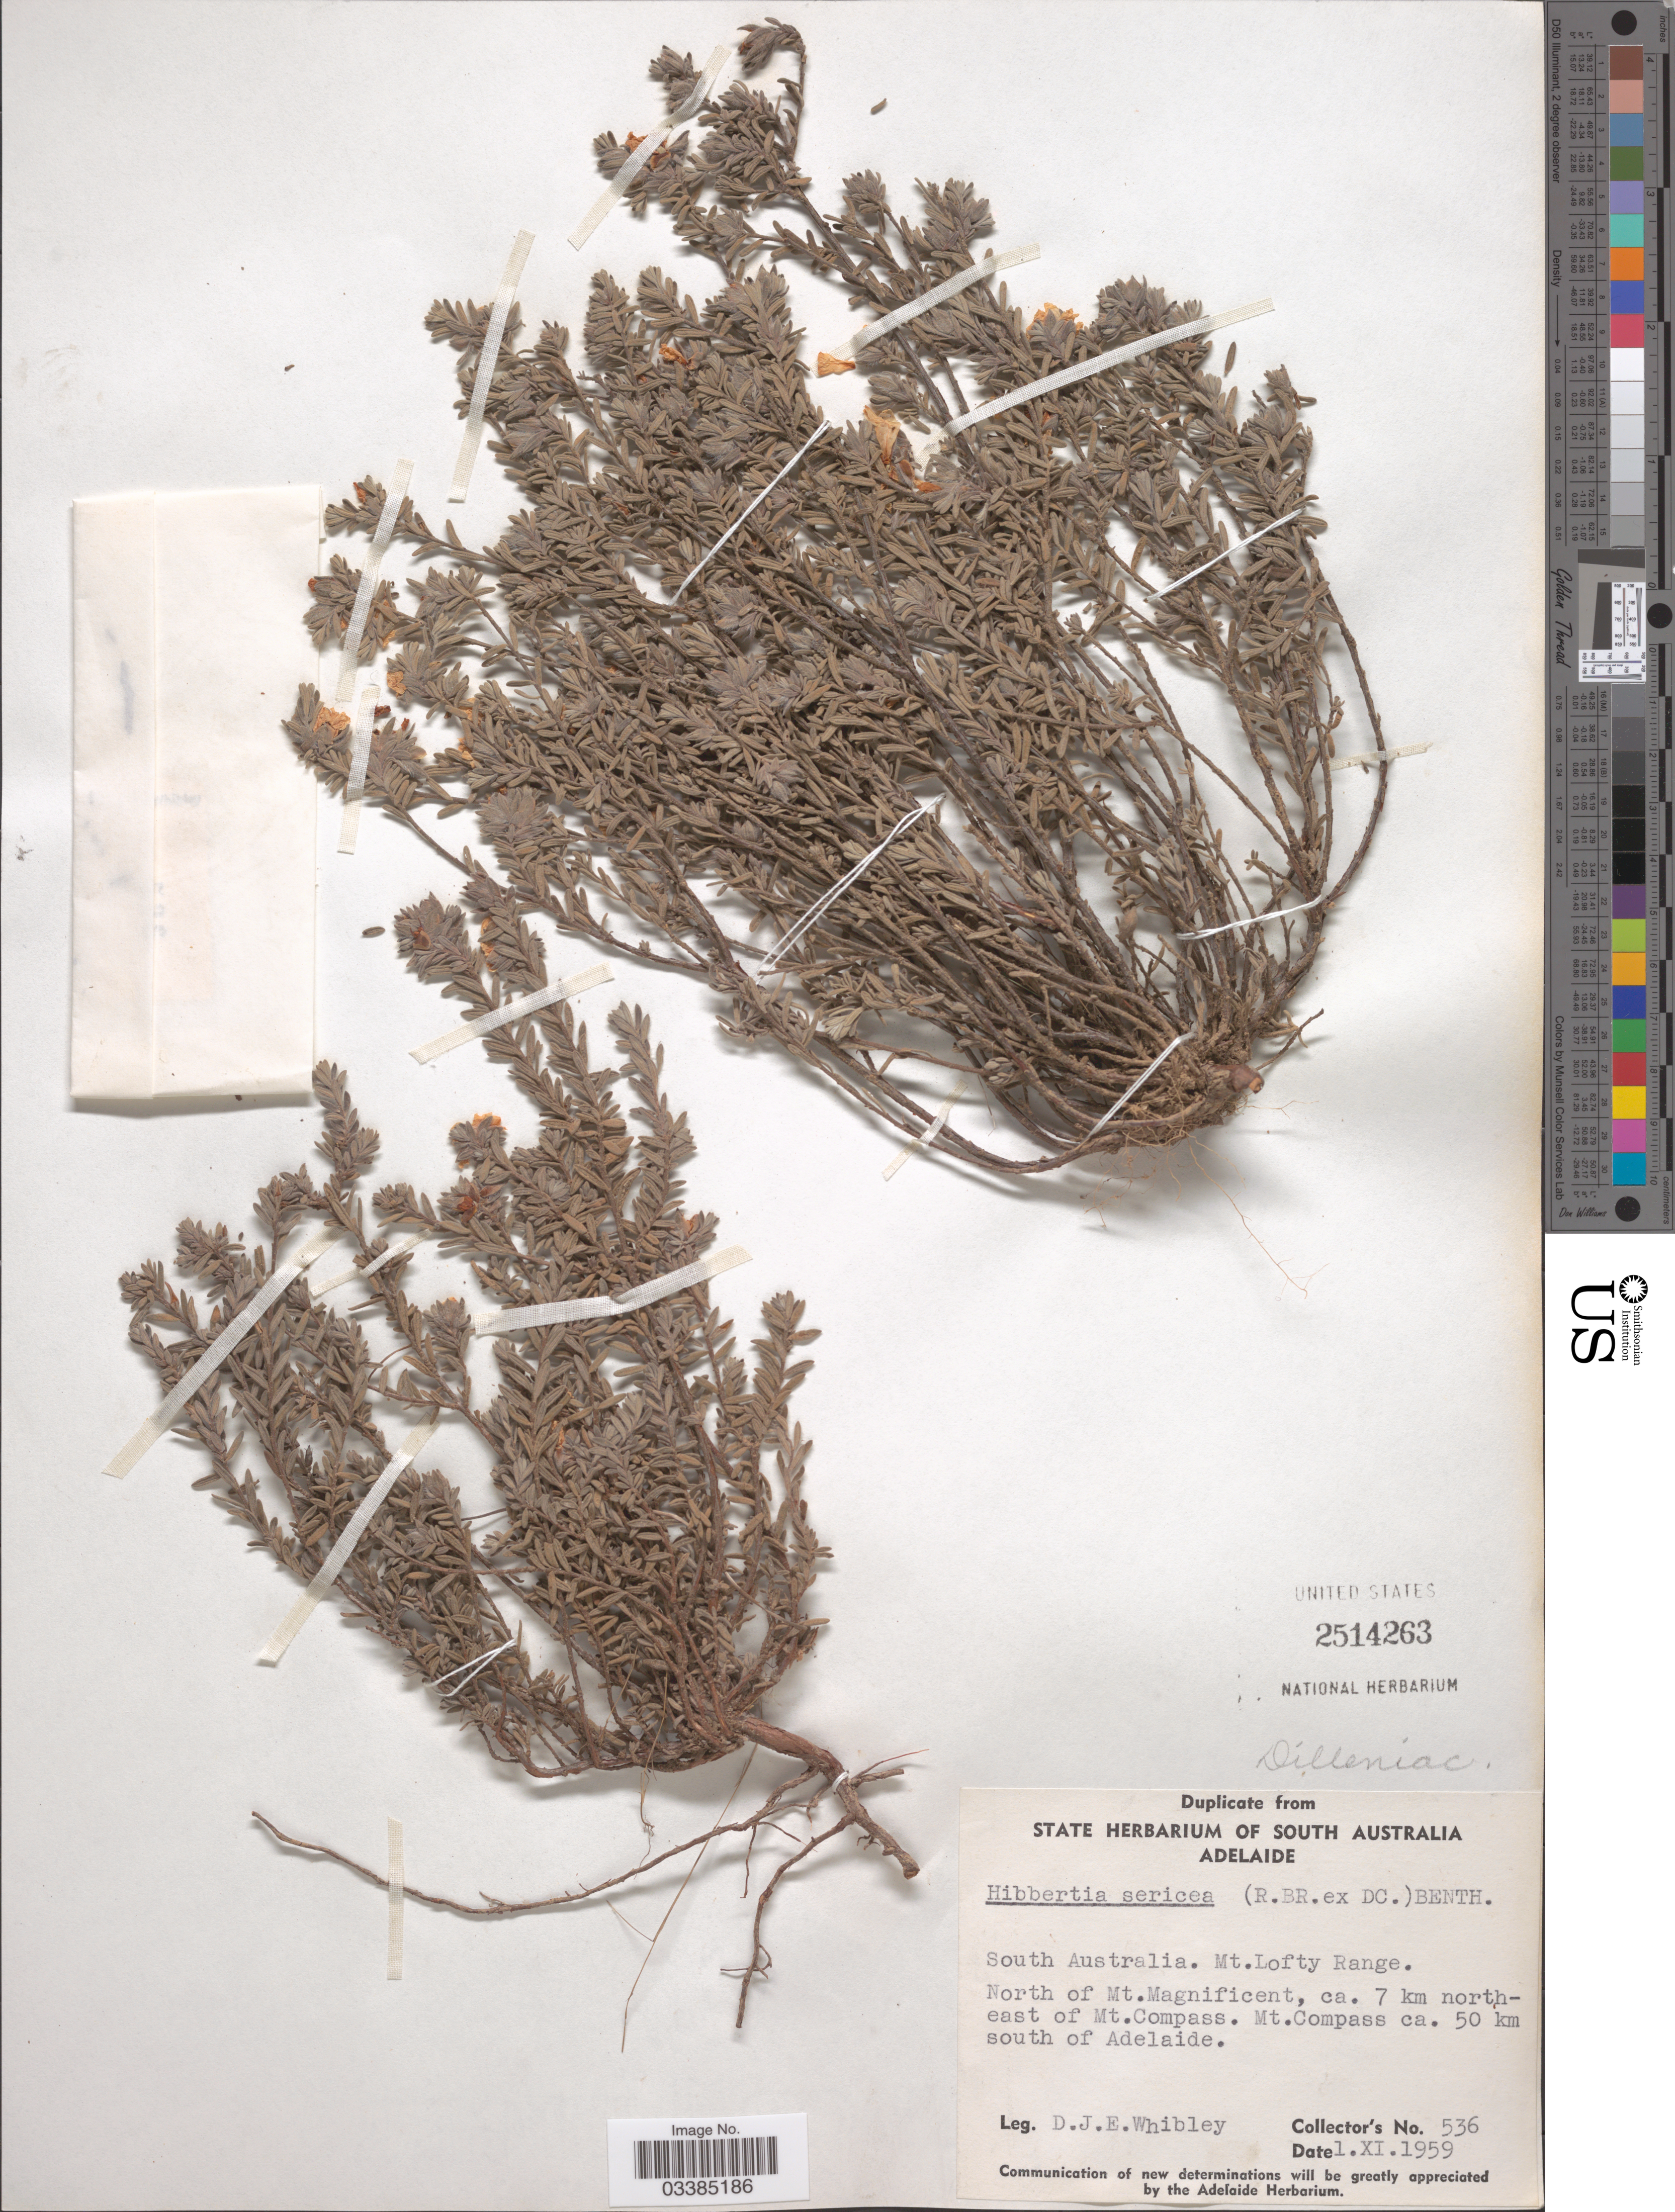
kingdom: Plantae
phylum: Tracheophyta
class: Magnoliopsida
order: Dilleniales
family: Dilleniaceae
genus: Hibbertia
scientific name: Hibbertia sericea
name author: Benth.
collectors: D. Whibley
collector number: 536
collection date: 1959-11-01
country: Australia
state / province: South Australia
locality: Mt. Lofty Range. North of Mt. Magnificent, ca. 7 km north-east of Mt. Compass. Mt. Compass ca. 50 km south of Adelaide.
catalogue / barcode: US 2514263